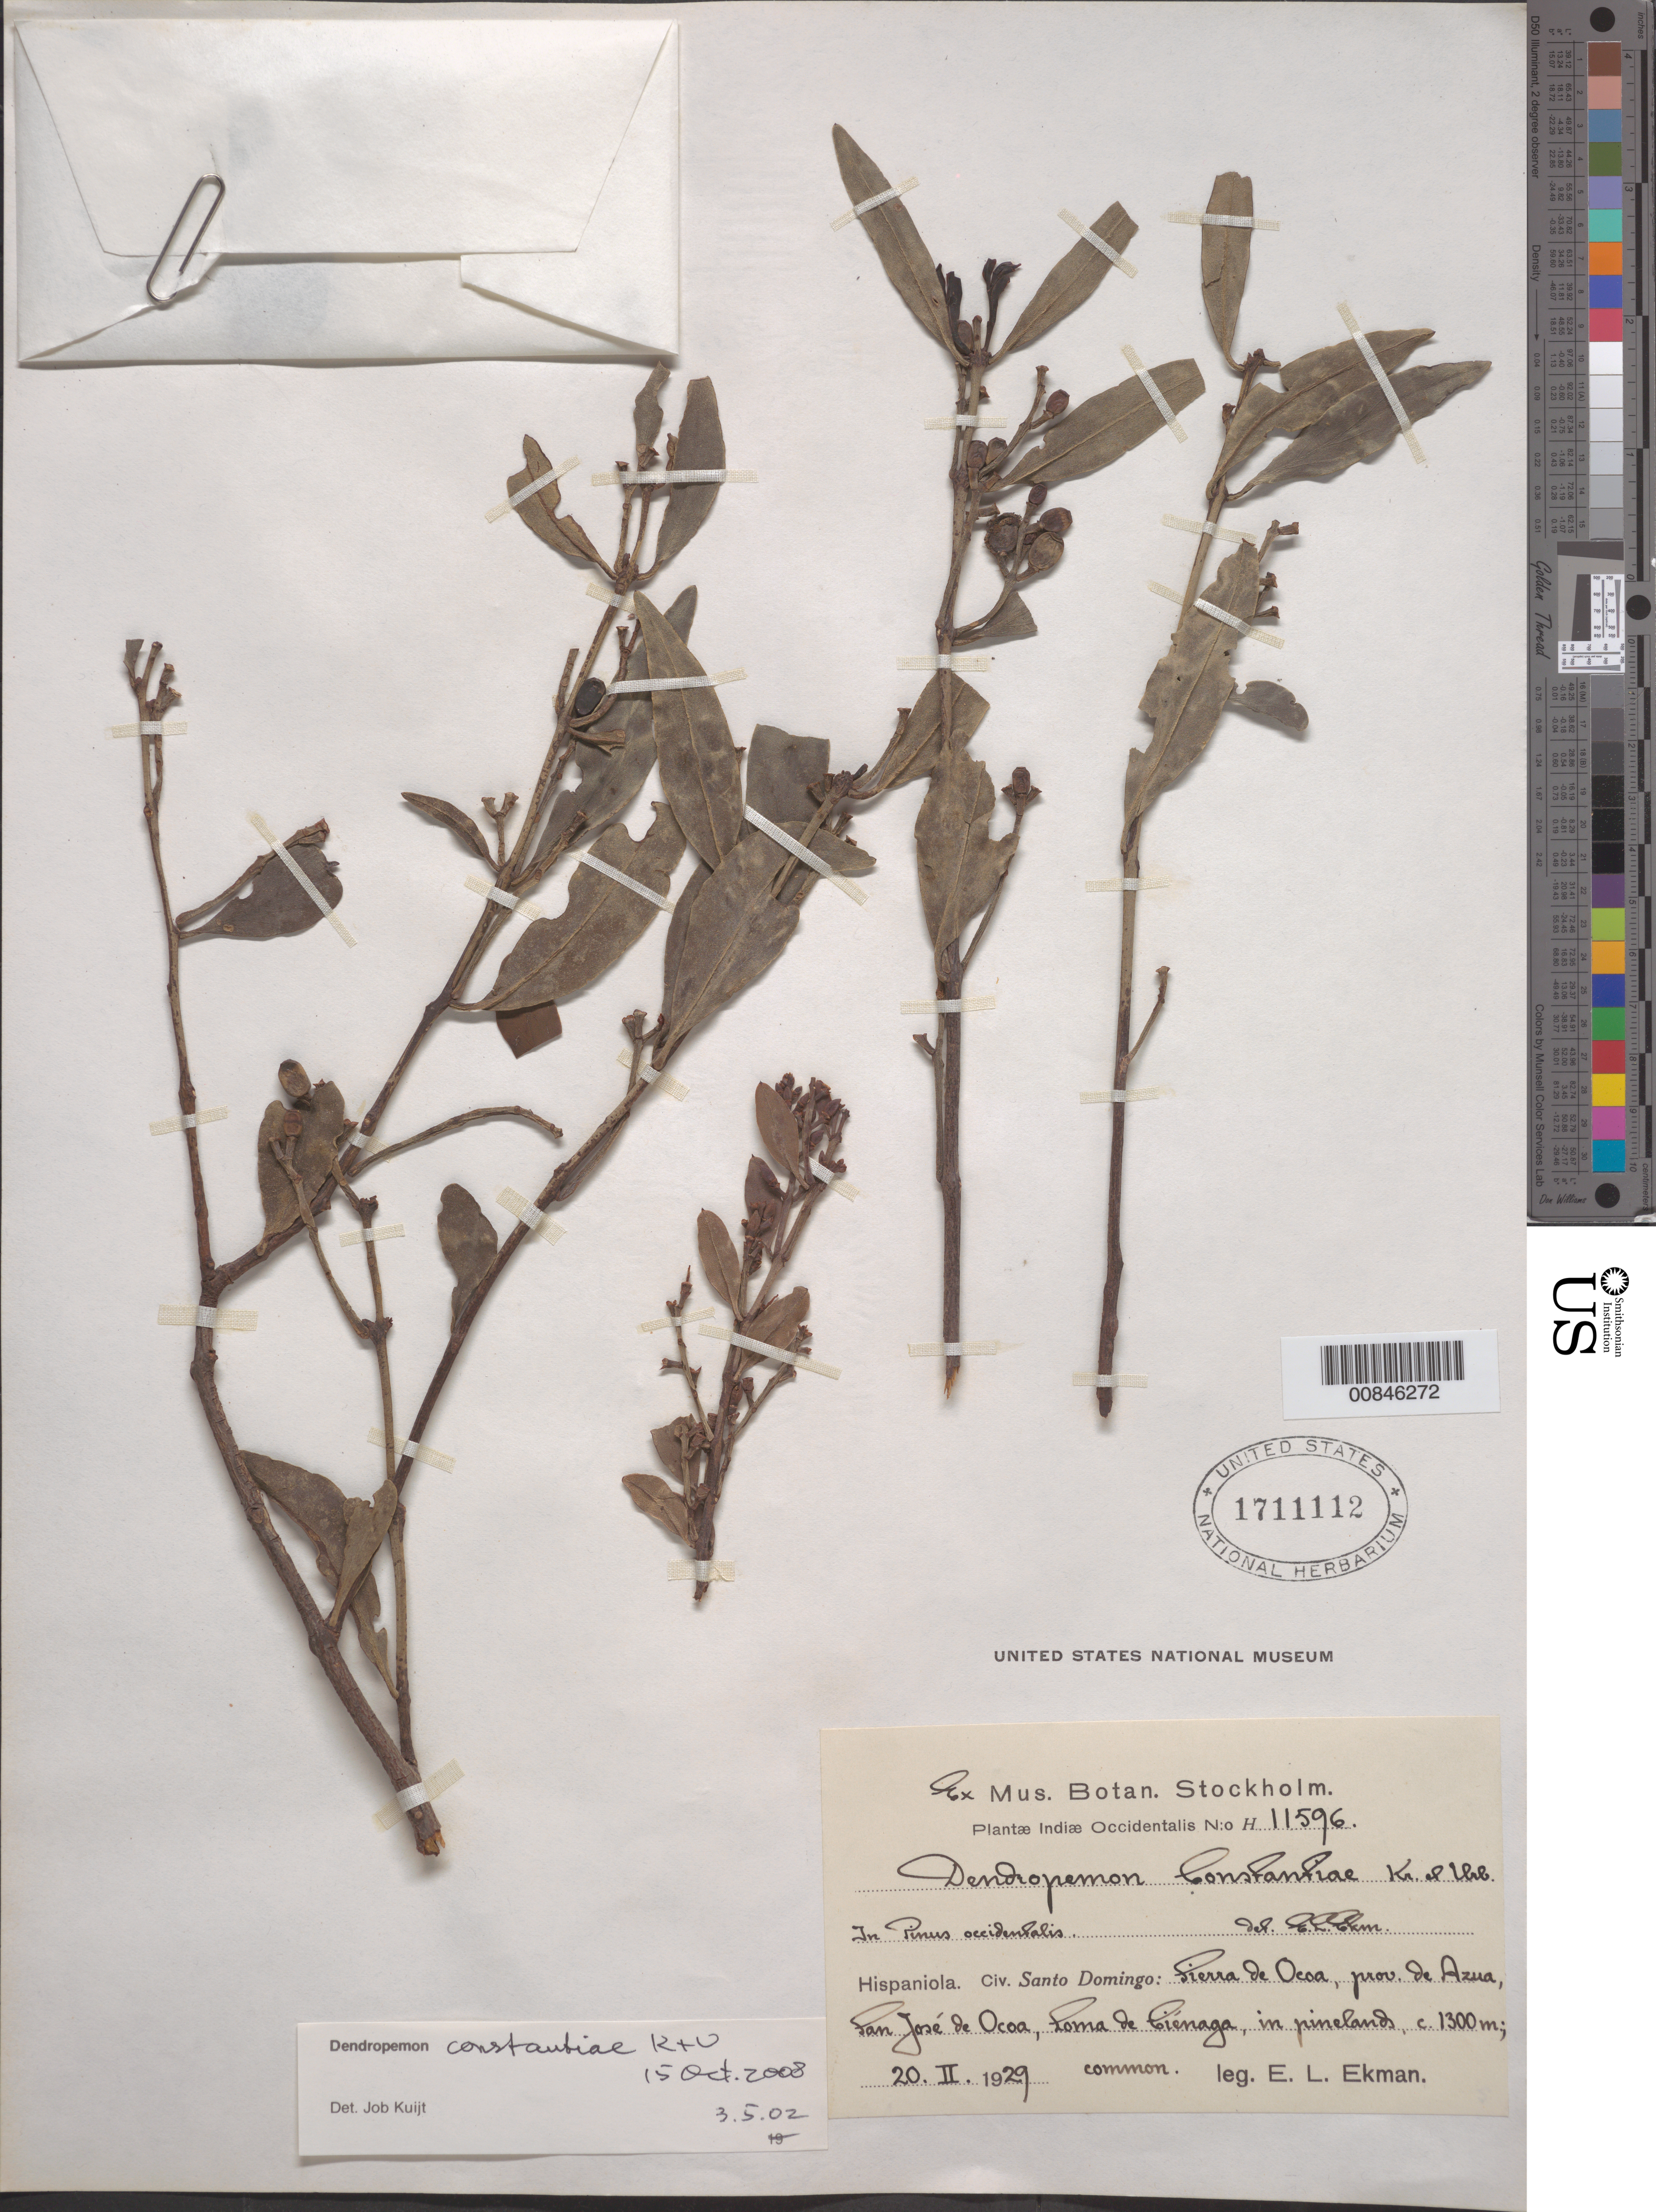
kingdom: Plantae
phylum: Tracheophyta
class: Magnoliopsida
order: Santalales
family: Loranthaceae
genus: Dendropemon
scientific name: Dendropemon constantiae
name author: Krug & Urb.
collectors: E. L. Ekman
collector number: H 11596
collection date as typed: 20 Feb 1929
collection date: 1929-02-20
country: Dominican Republic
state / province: Azua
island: Hispaniola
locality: Sierra de Ocoa, San José de Ocoa, Loma de Ciénaga.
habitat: In pinelands. In Pinus occidentalis.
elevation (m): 1300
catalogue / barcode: US 1711112